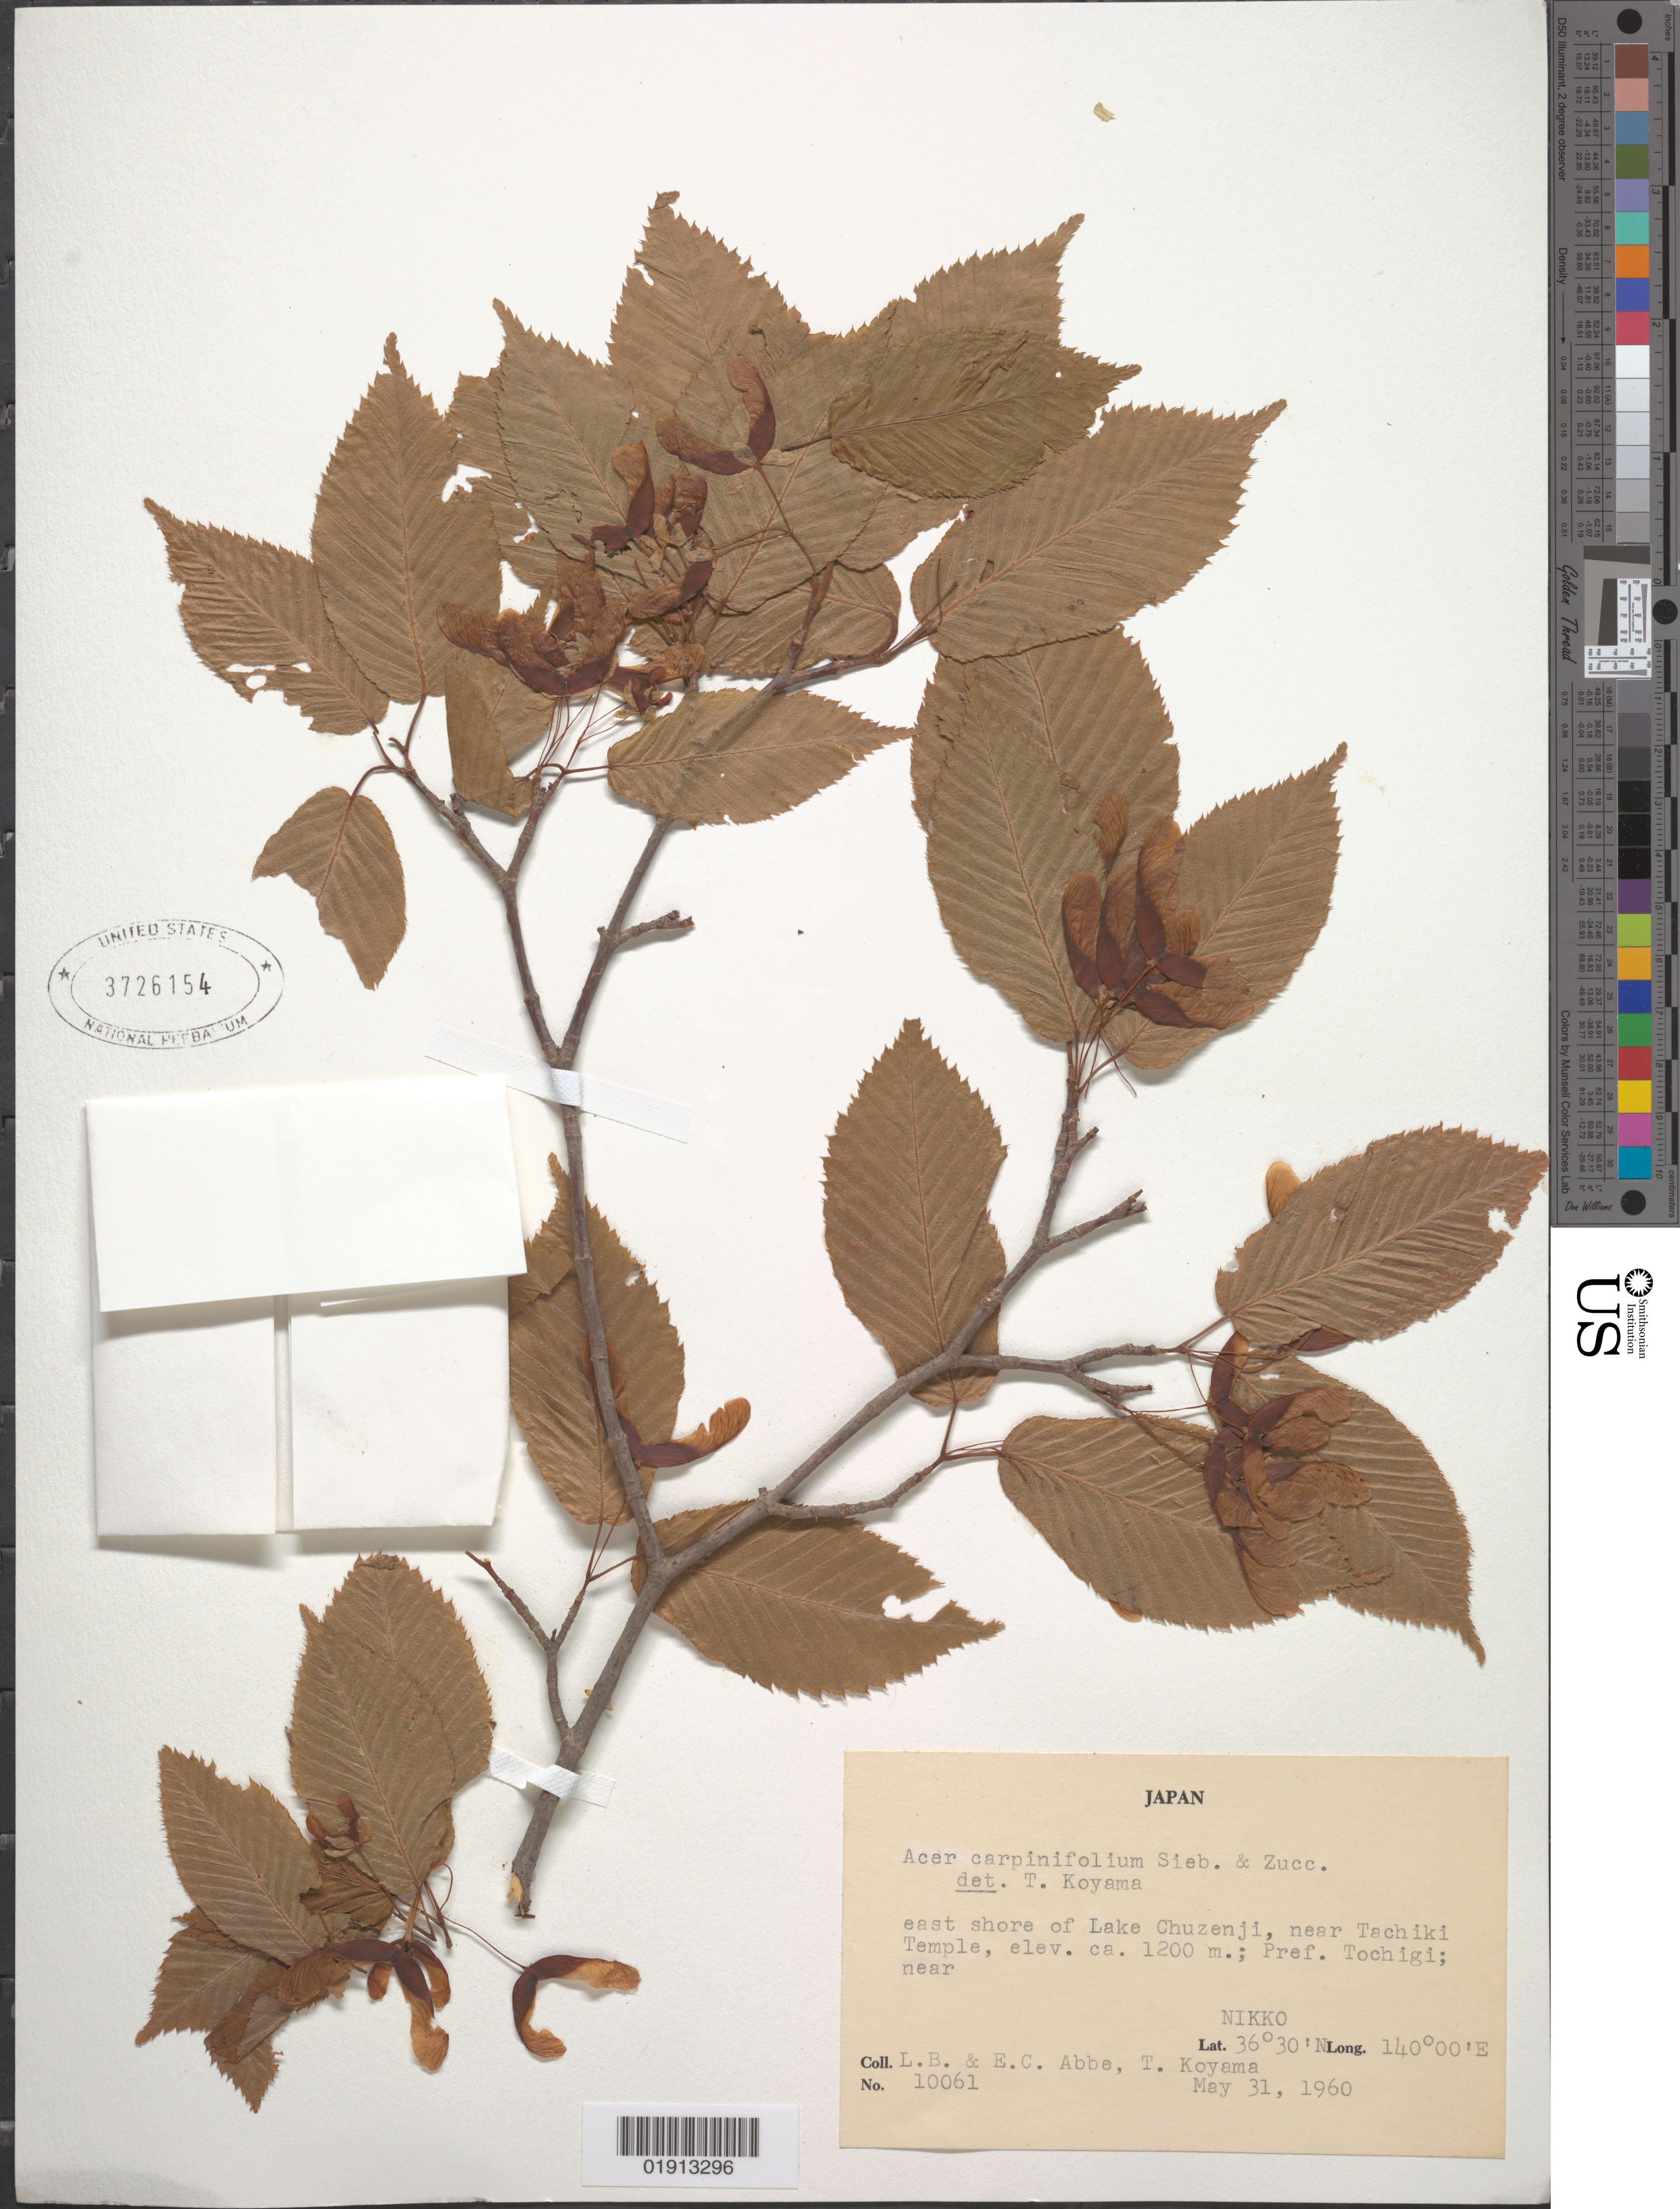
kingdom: Plantae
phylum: Tracheophyta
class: Magnoliopsida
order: Sapindales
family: Sapindaceae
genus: Acer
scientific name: Acer carpinifolium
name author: Siebold & Zucc.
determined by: Koyama, Tetsuo M.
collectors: L. B. Abbe, E. C. Abbe & T. Koyama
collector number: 10061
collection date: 1960-05-31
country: Japan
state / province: Totigi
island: Honshu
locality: East shore of Lake Chuzenji, near Tachiki Temple, near Nikko.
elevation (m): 1200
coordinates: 36 30 N, 140 00 E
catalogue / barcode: US 3726154